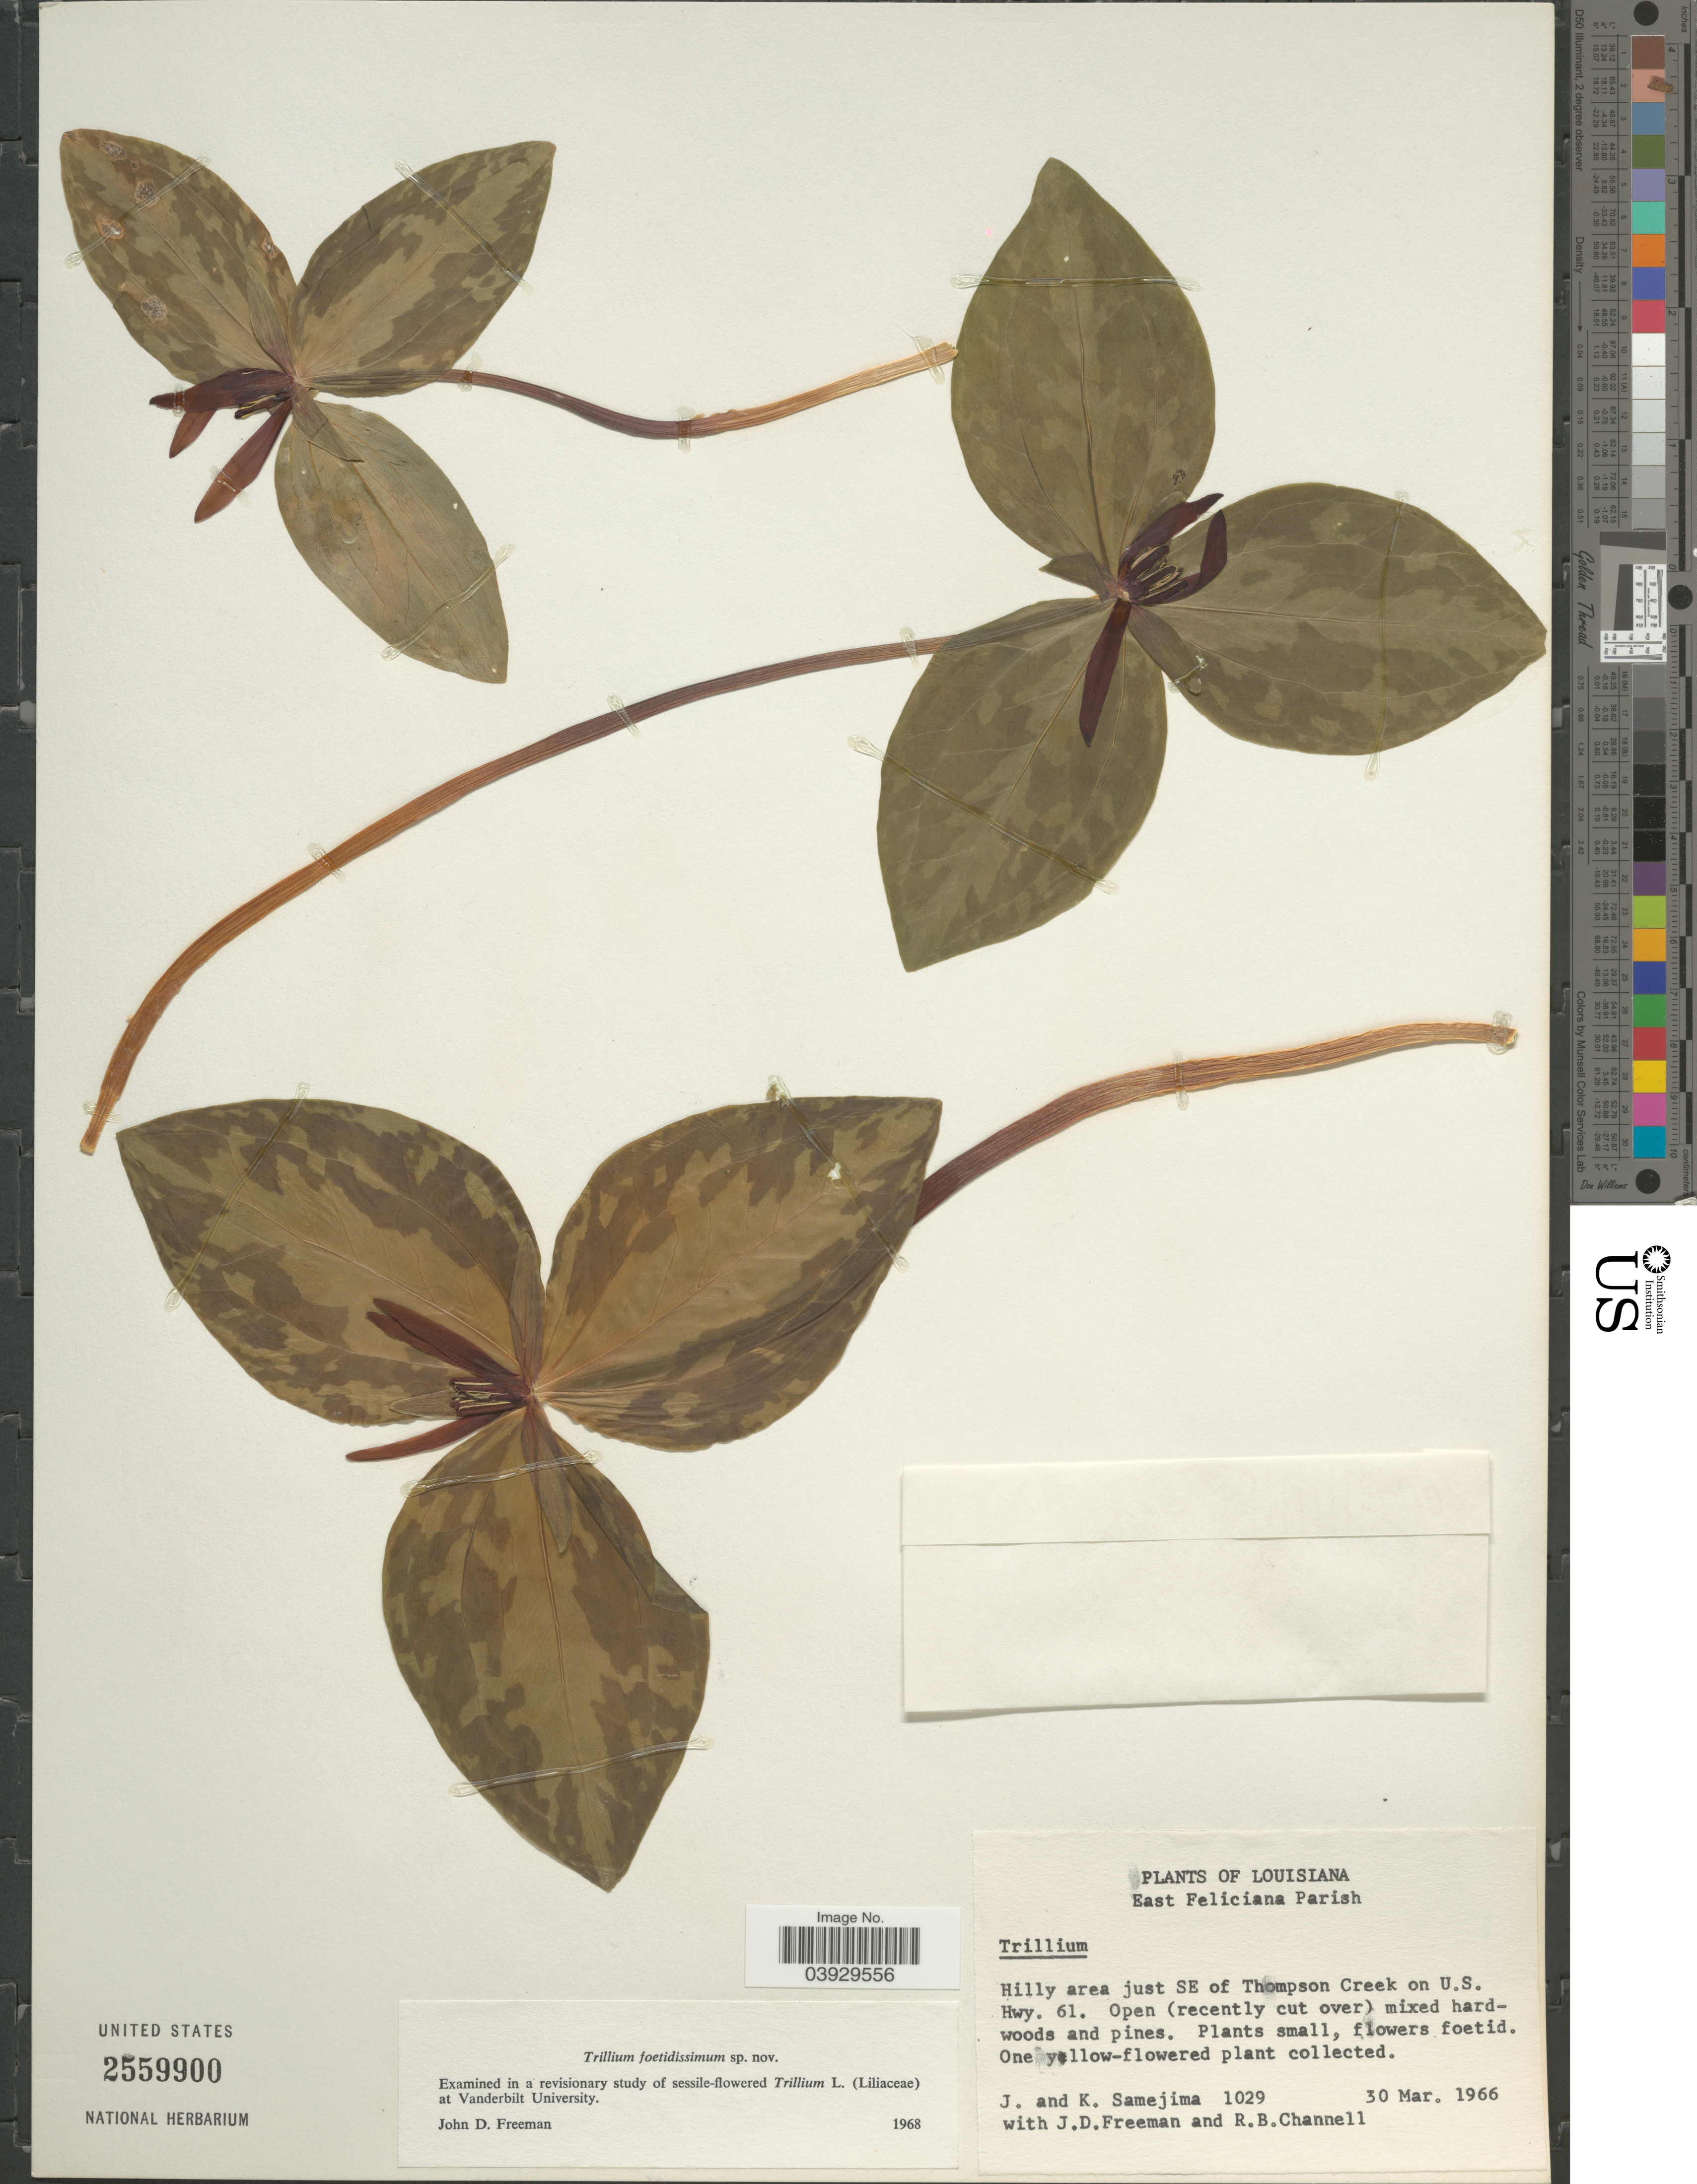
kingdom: Plantae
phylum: Tracheophyta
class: Liliopsida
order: Liliales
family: Melanthiaceae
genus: Trillium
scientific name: Trillium foetidissimum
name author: J. D. Freeman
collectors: J. Samejima, K. Samejima, J. Freeman & R. B. Channell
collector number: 1029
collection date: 1966-03-30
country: United States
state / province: Louisiana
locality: East Feliciana Parish. Hilly area just SE of Thompson Creek on U.S. Hwy. 61.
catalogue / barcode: US 2559900